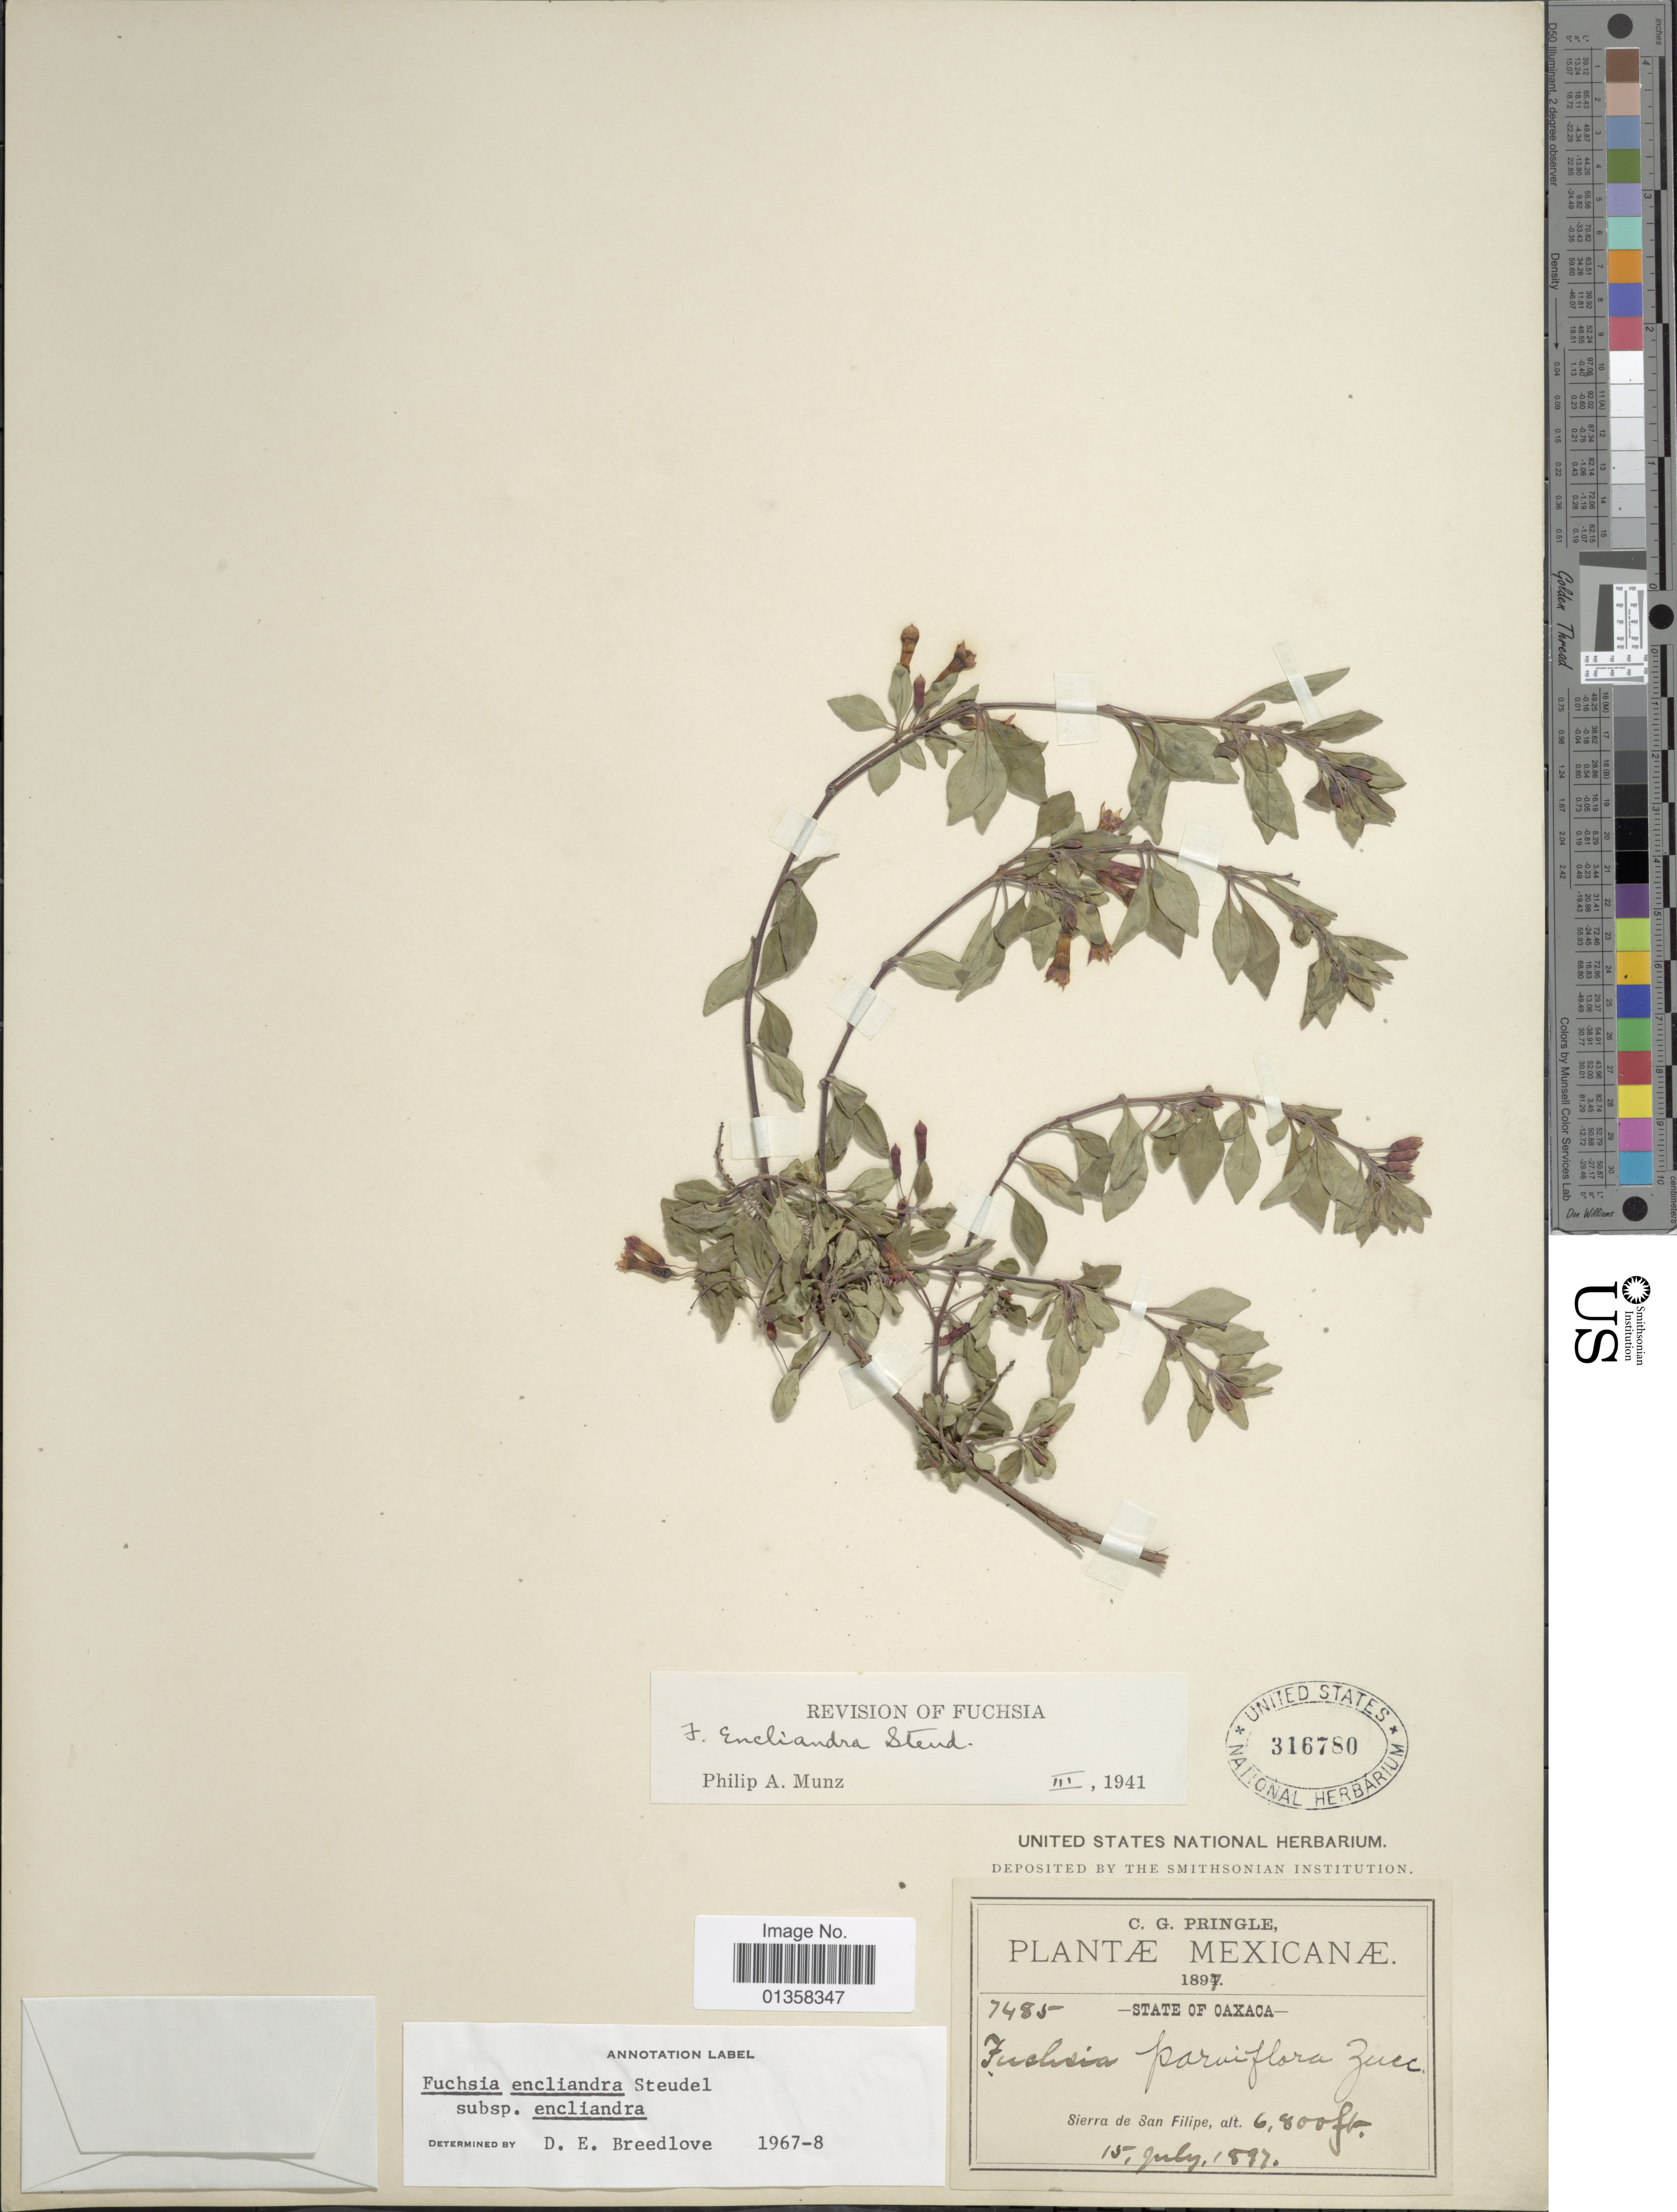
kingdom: Plantae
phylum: Tracheophyta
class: Magnoliopsida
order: Myrtales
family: Onagraceae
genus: Fuchsia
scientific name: Fuchsia encliandra subsp. encliandra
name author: Steud.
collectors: C. G. Pringle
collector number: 7485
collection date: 1897-07-15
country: Mexico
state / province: Oaxaca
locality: Sierra de San Filipe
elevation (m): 2073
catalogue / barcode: US 316780